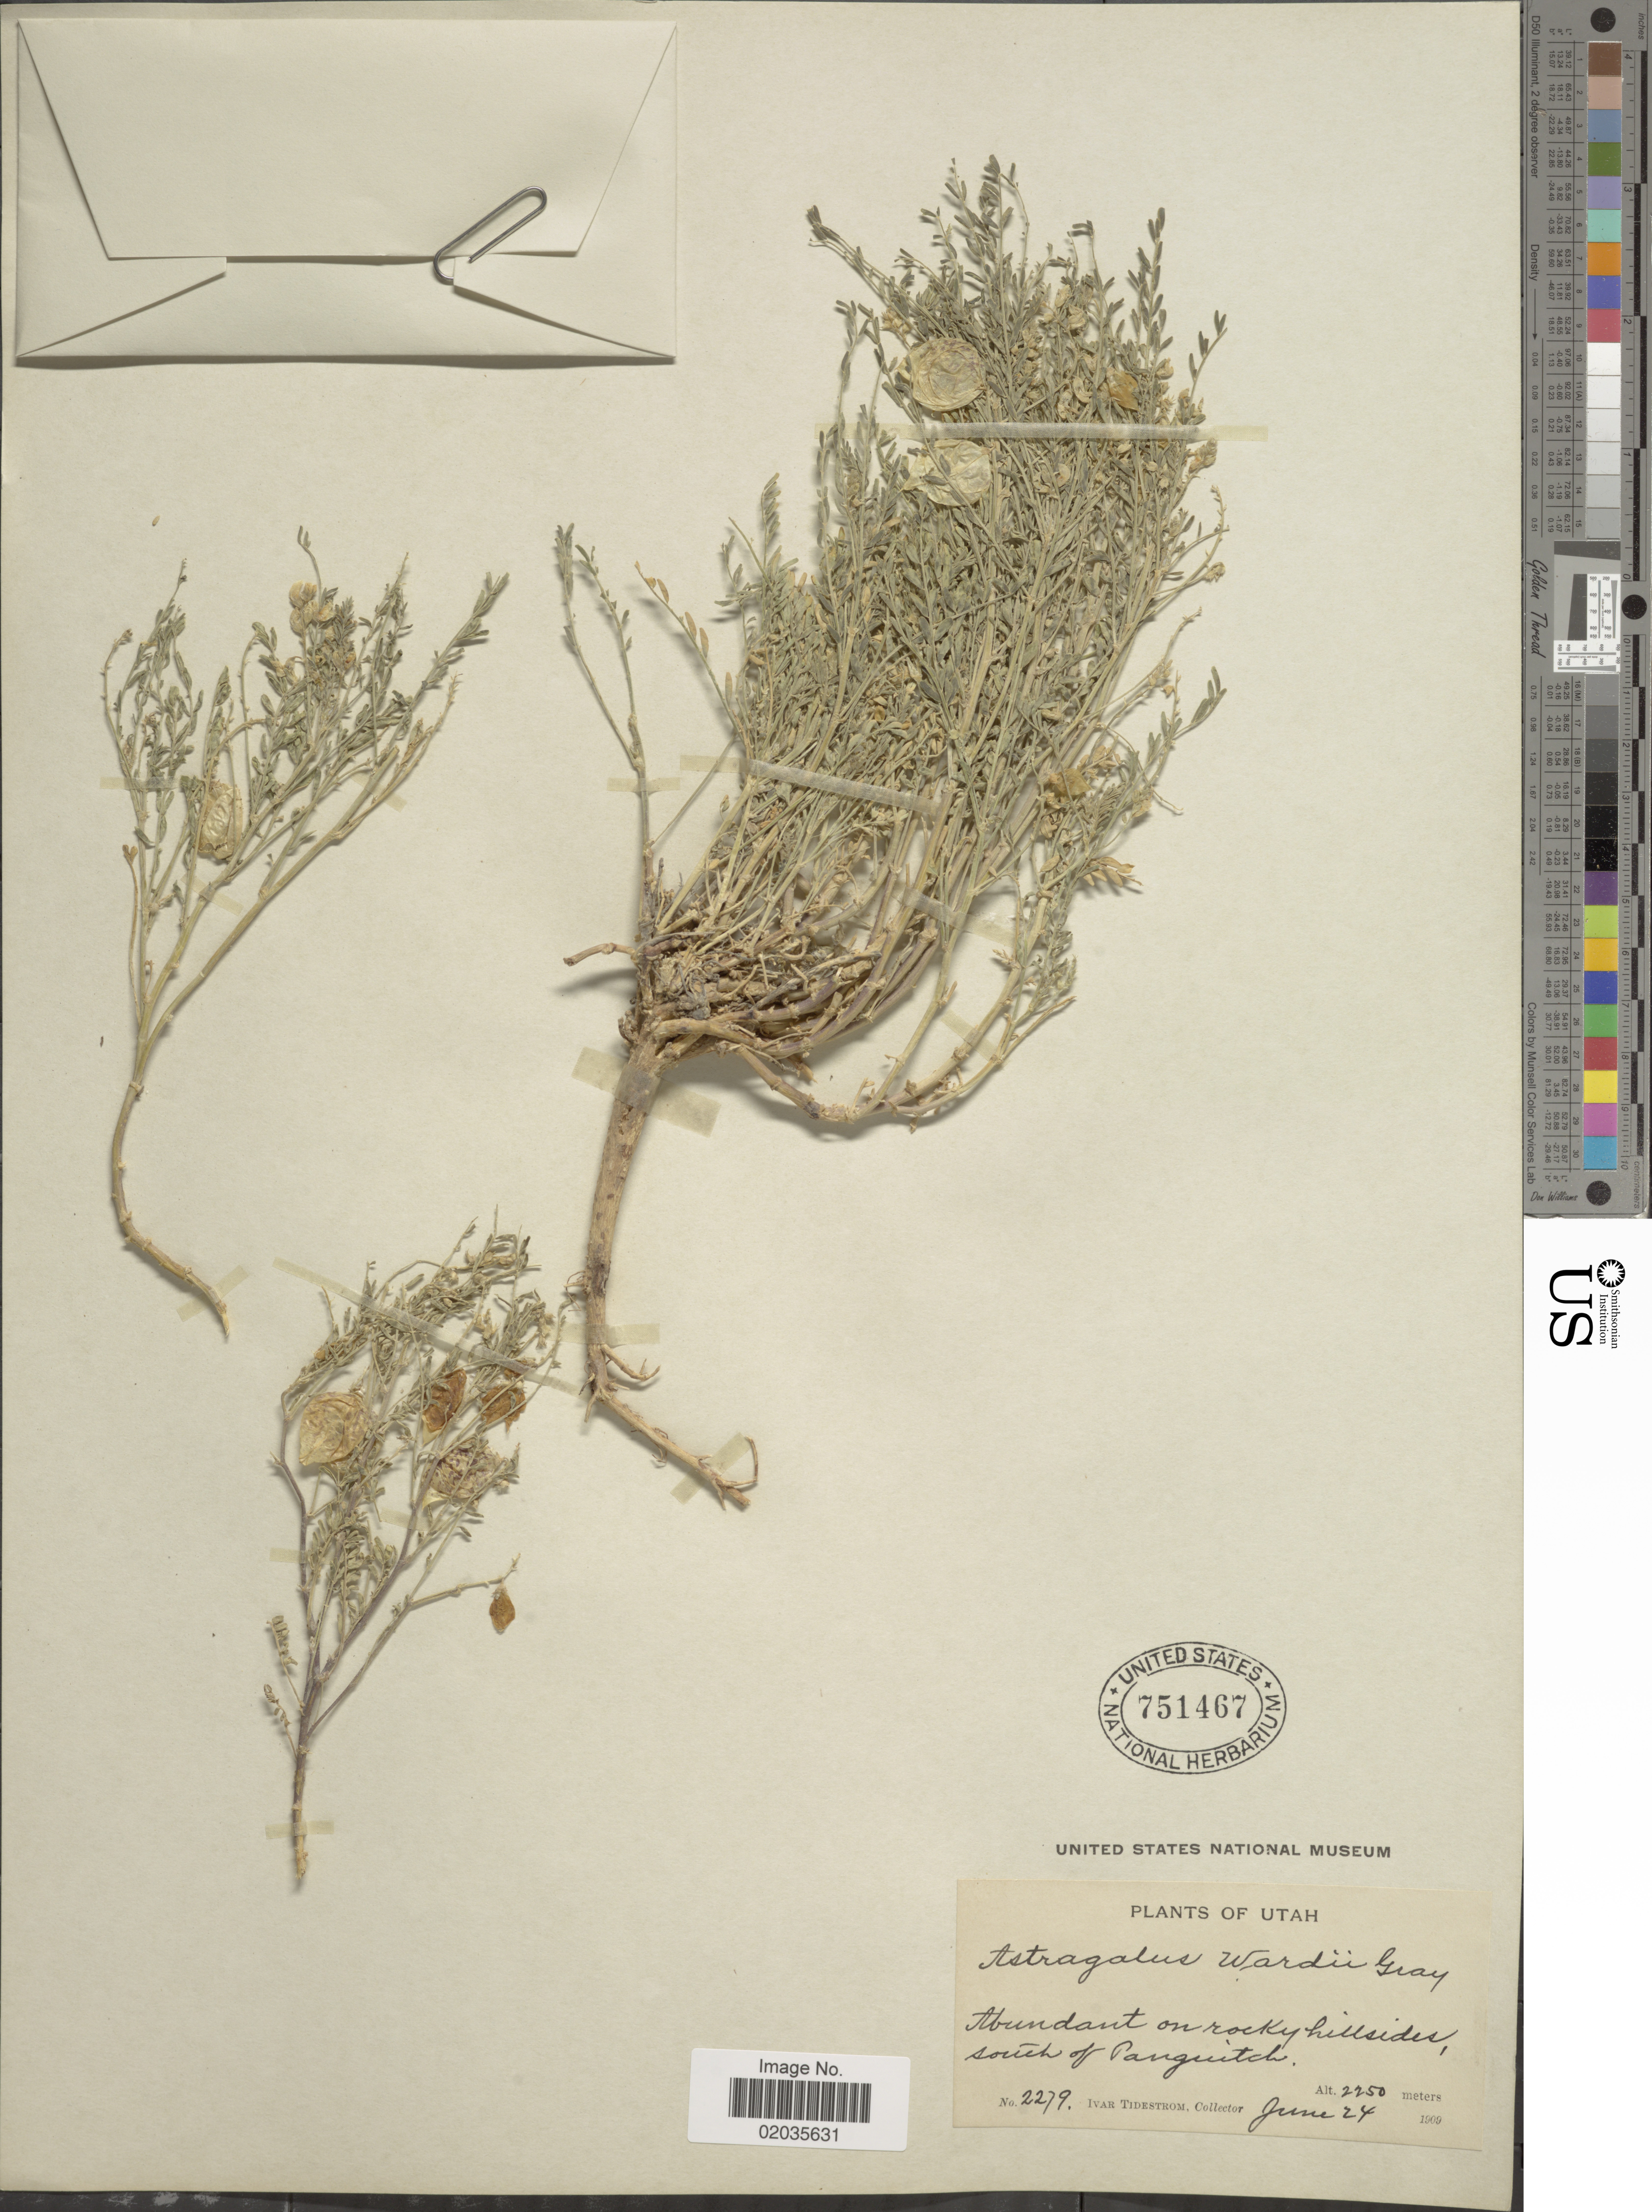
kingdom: Plantae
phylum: Tracheophyta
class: Magnoliopsida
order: Fabales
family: Fabaceae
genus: Astragalus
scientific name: Astragalus wardii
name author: A. Gray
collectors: I. F. Tidestrom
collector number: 2279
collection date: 1909-06-24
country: United States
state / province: Utah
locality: Abundant on rocky hillsides, south of Panguitch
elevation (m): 2250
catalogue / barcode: US 751467